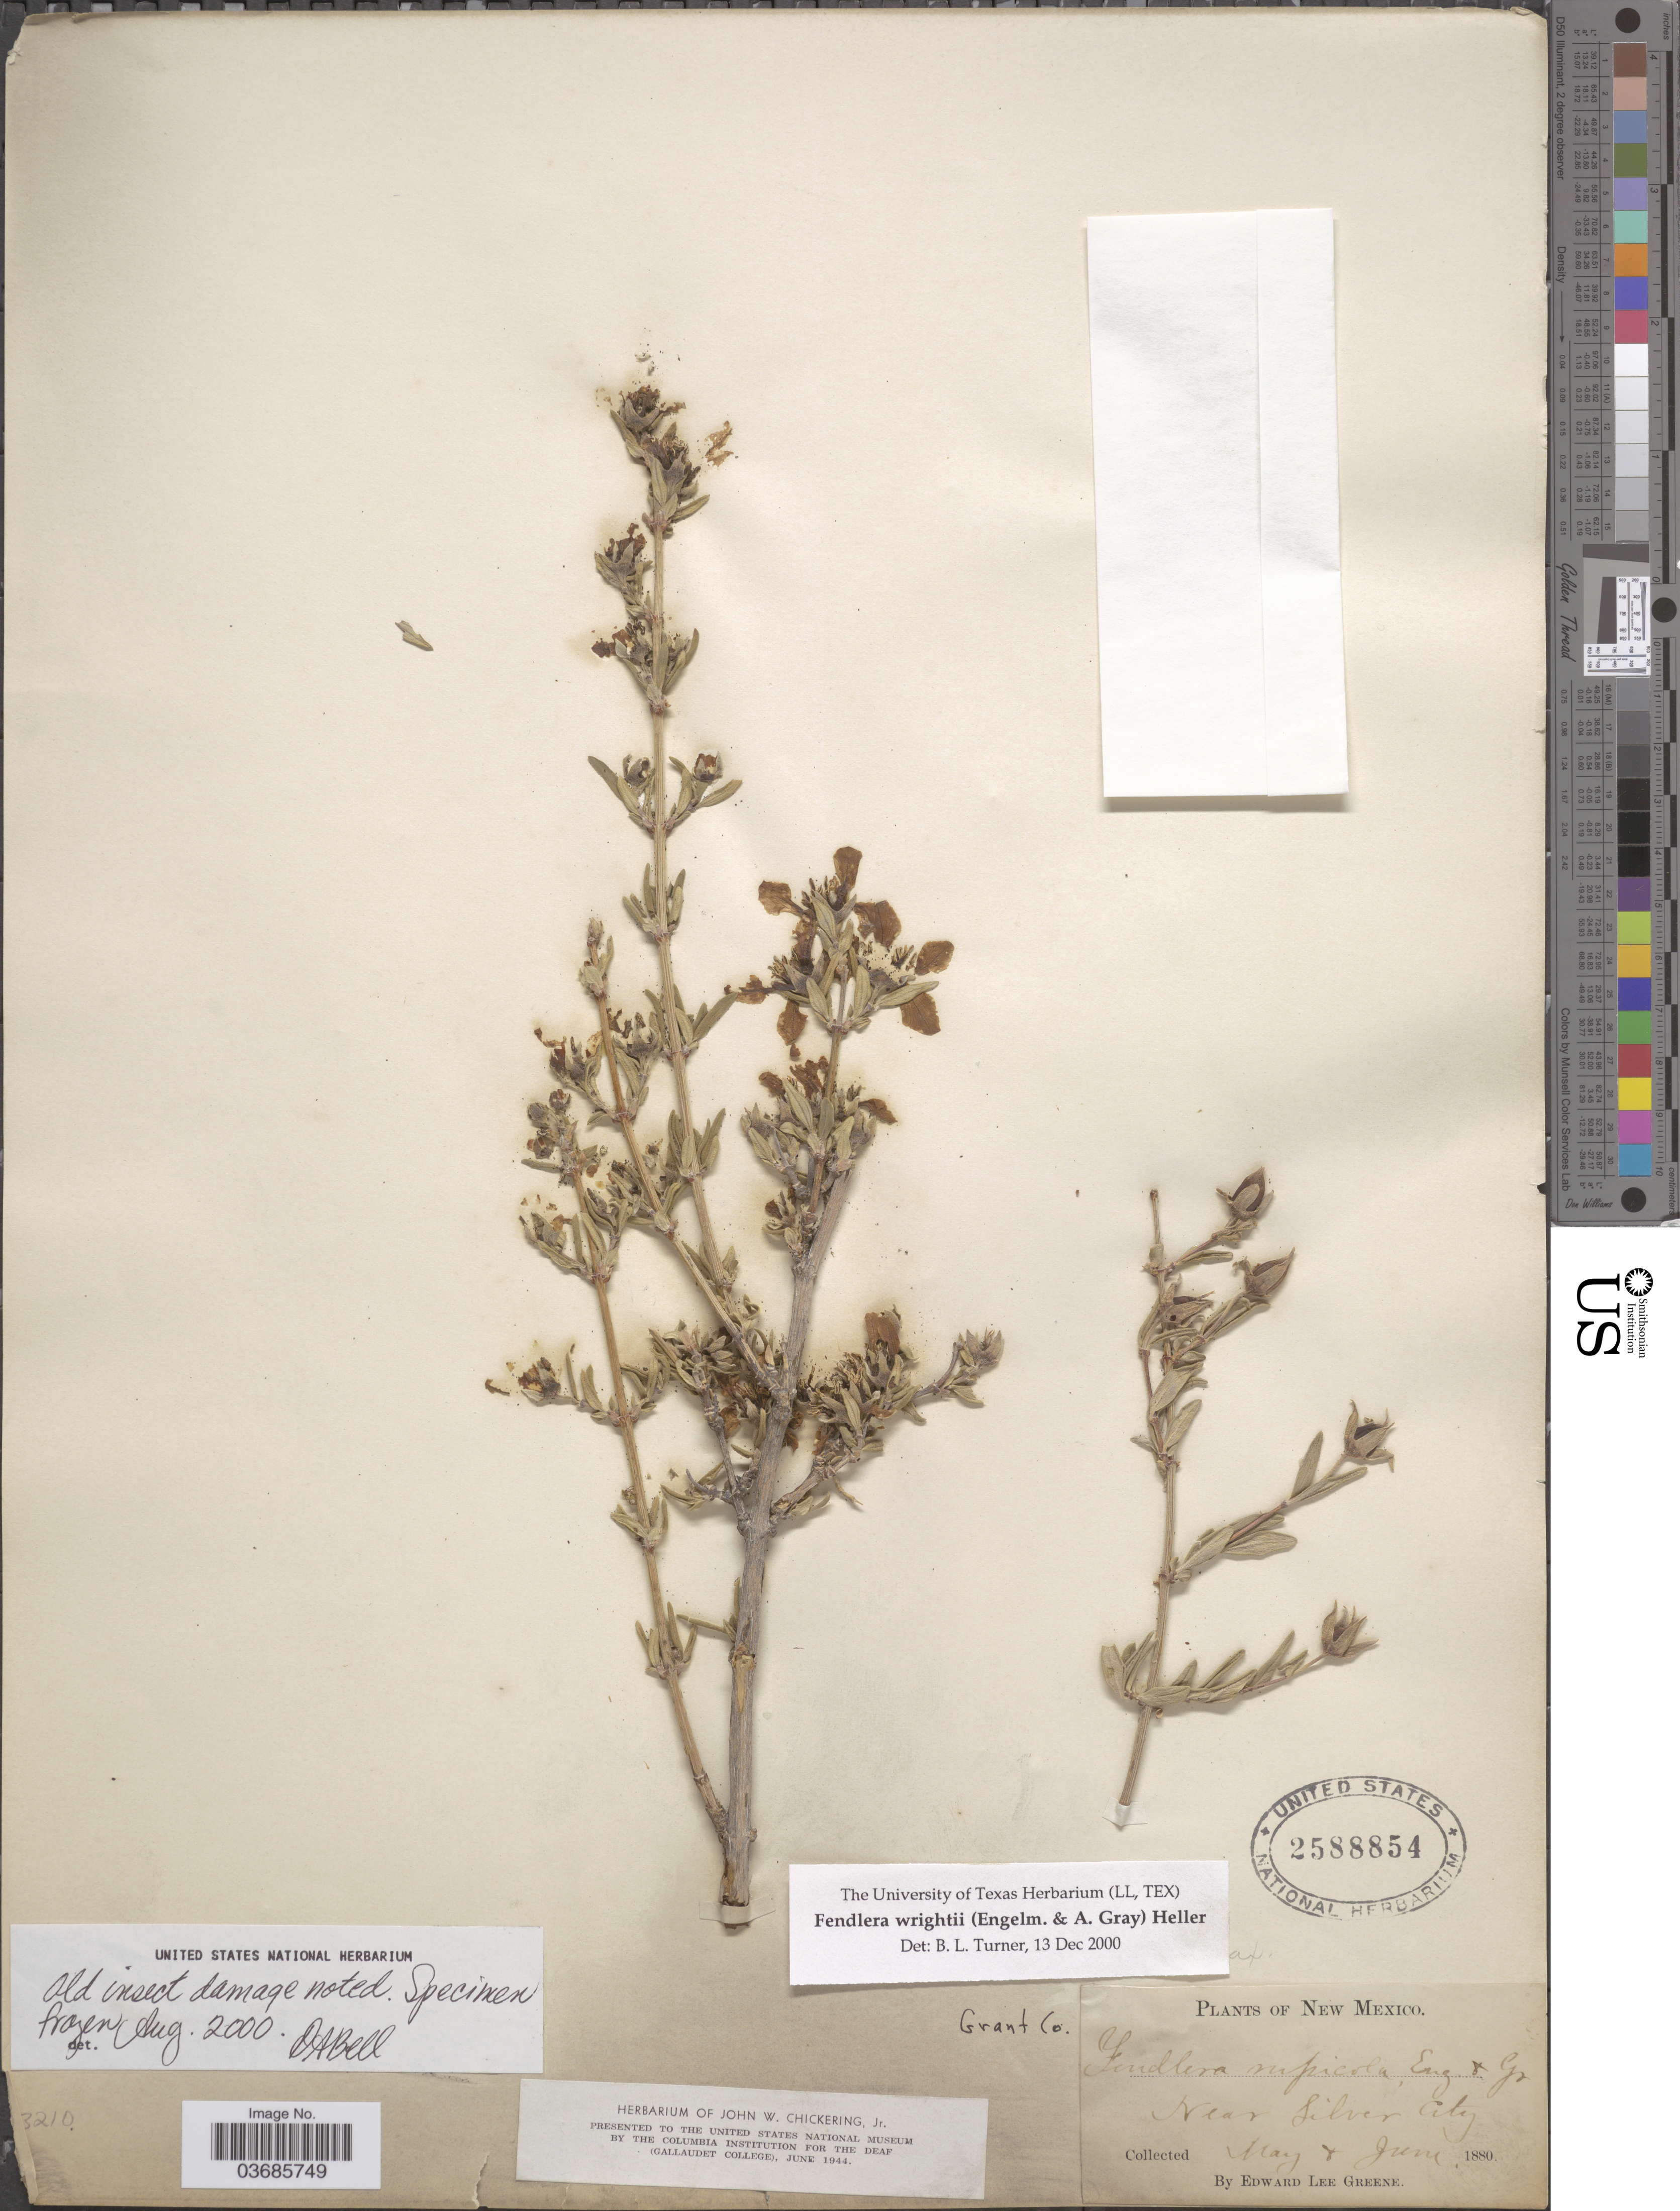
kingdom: Plantae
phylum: Tracheophyta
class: Magnoliopsida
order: Cornales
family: Hydrangeaceae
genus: Fendlera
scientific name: Fendlera wrightii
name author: (Engelm. & A. Gray) A. Heller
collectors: E. L. Greene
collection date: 1880-05/1880-06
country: United States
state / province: New Mexico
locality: Near Silver City. Grant Co.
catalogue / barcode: US 2588854